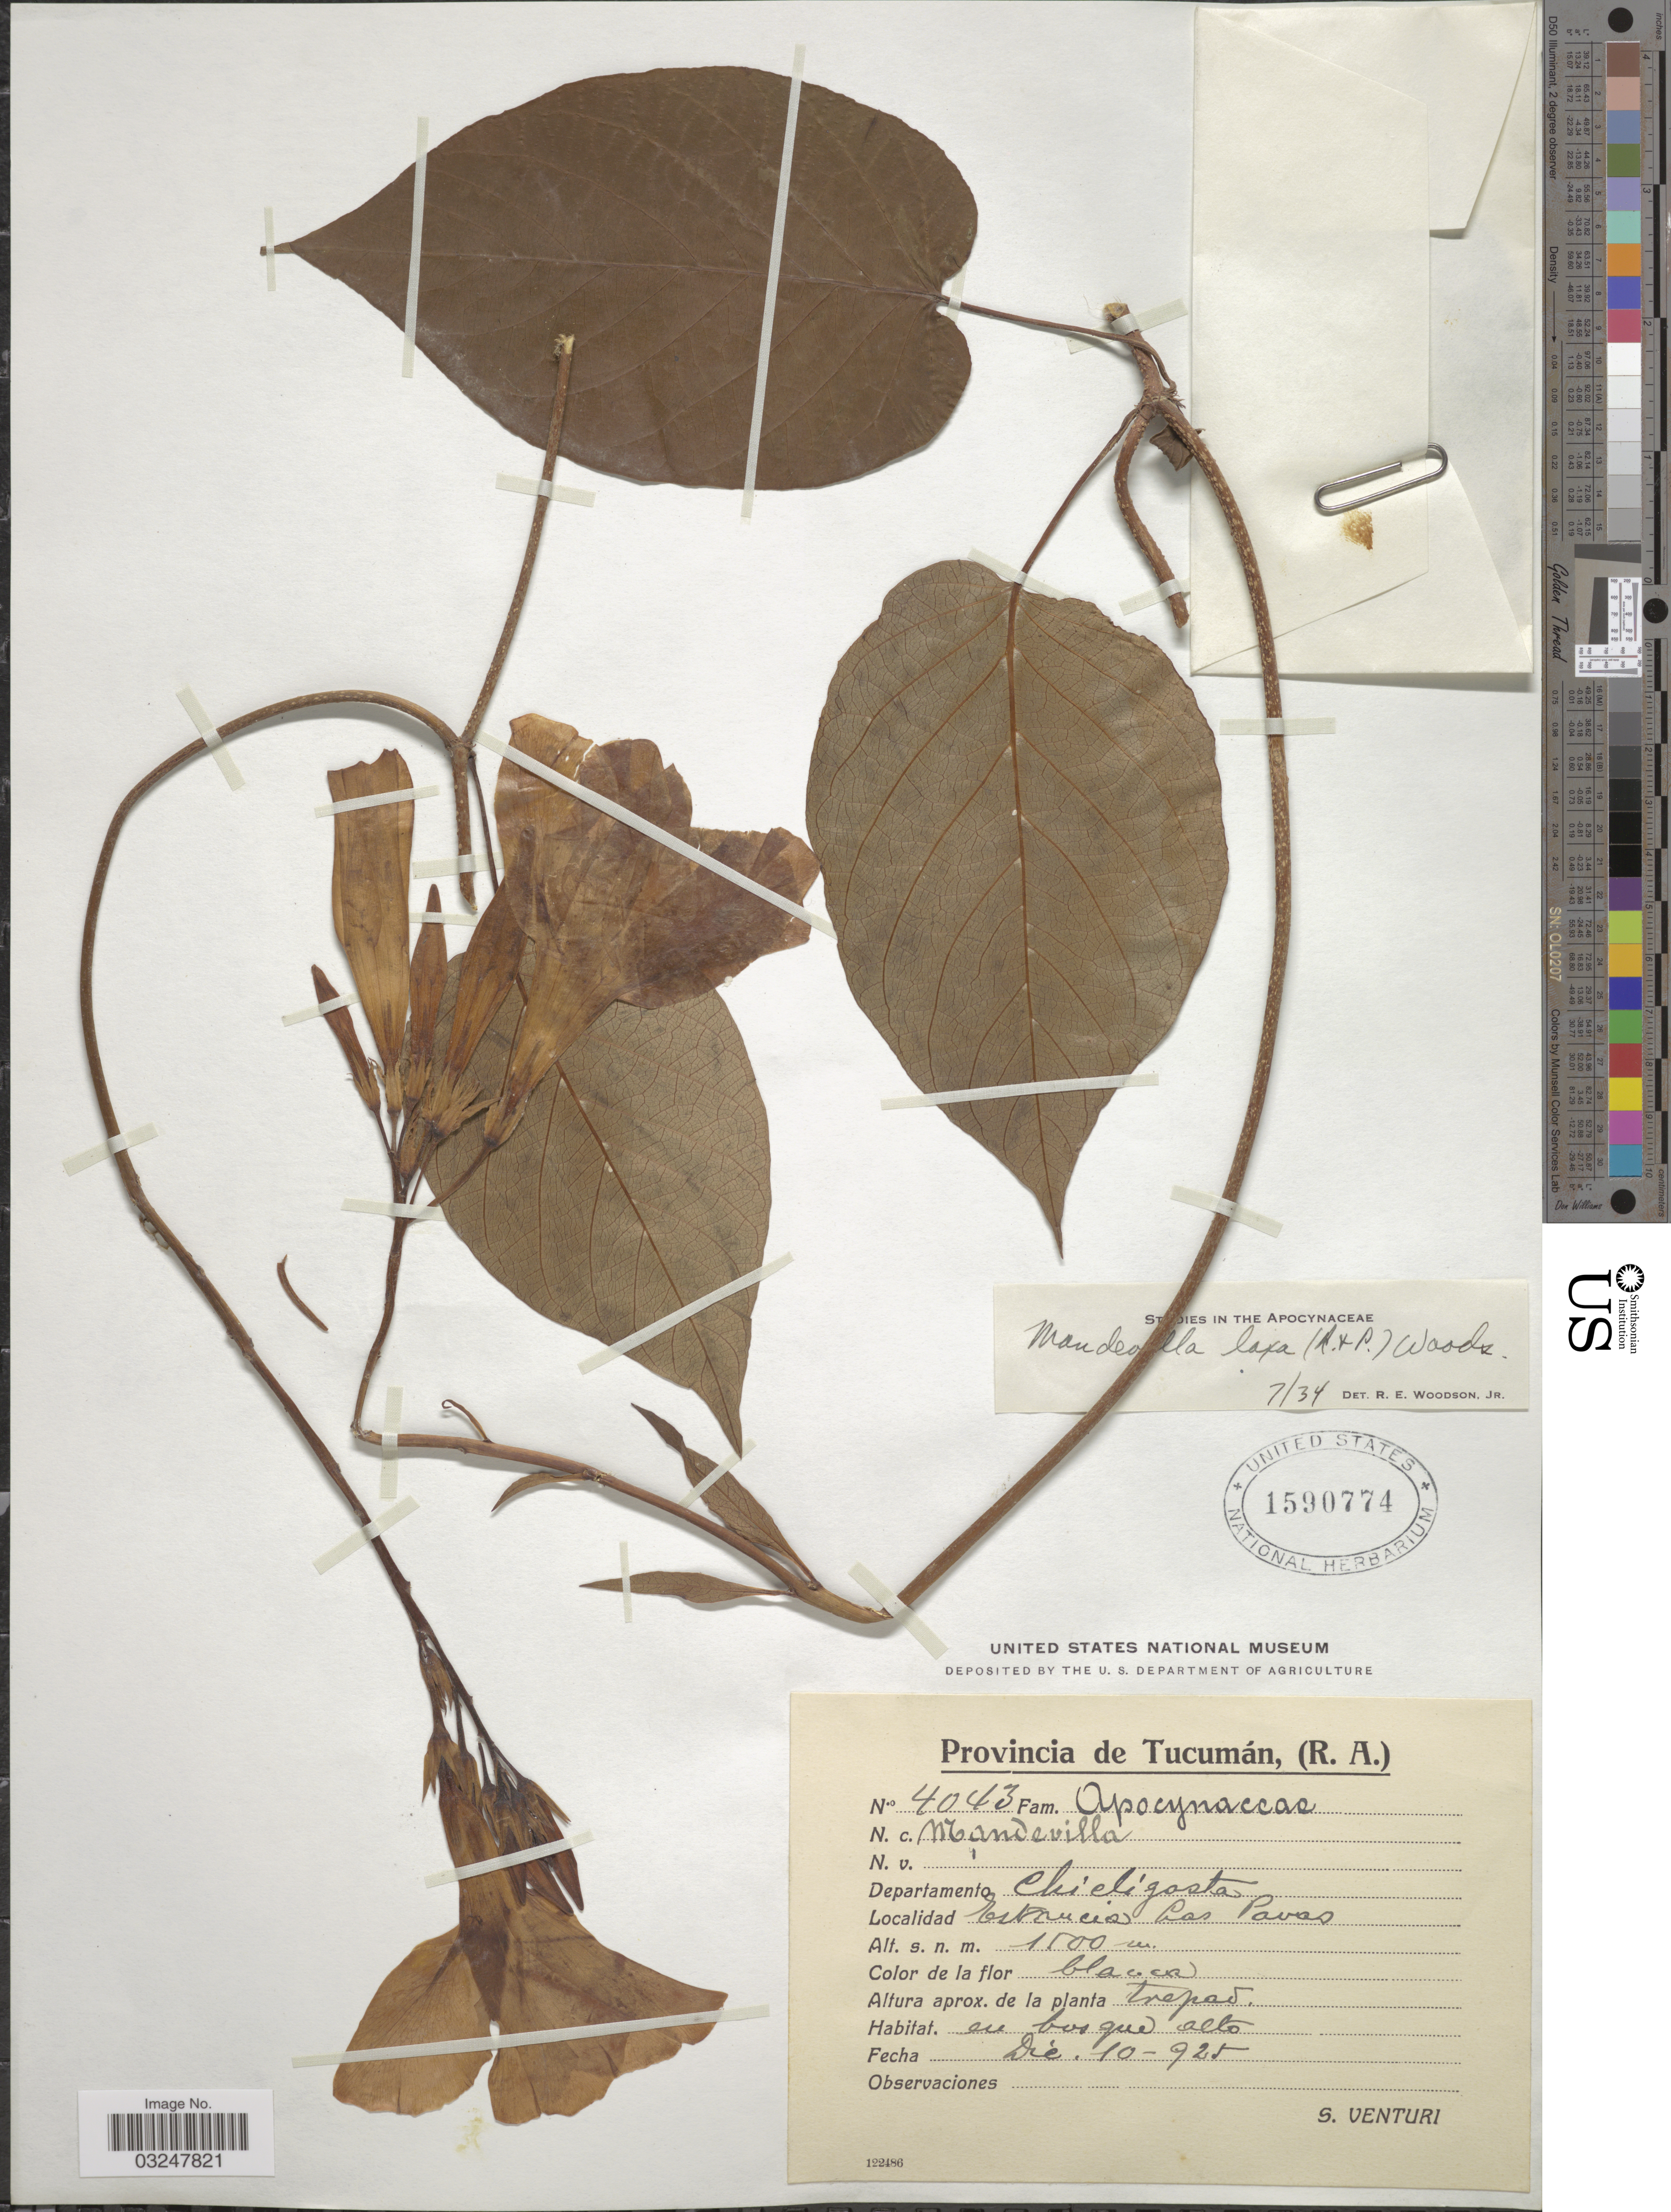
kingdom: Plantae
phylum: Tracheophyta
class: Magnoliopsida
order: Gentianales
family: Apocynaceae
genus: Mandevilla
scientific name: Mandevilla laxa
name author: (Ruiz & Pav.) J. Woodson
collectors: S. Venturi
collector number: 4043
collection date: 1925-12-10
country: Argentina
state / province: Tucuman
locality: Provincia de Tucumán, (R.A.), Departamento Chicligasta, Estancia Las Pavas.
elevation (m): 1500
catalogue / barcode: US 1590774